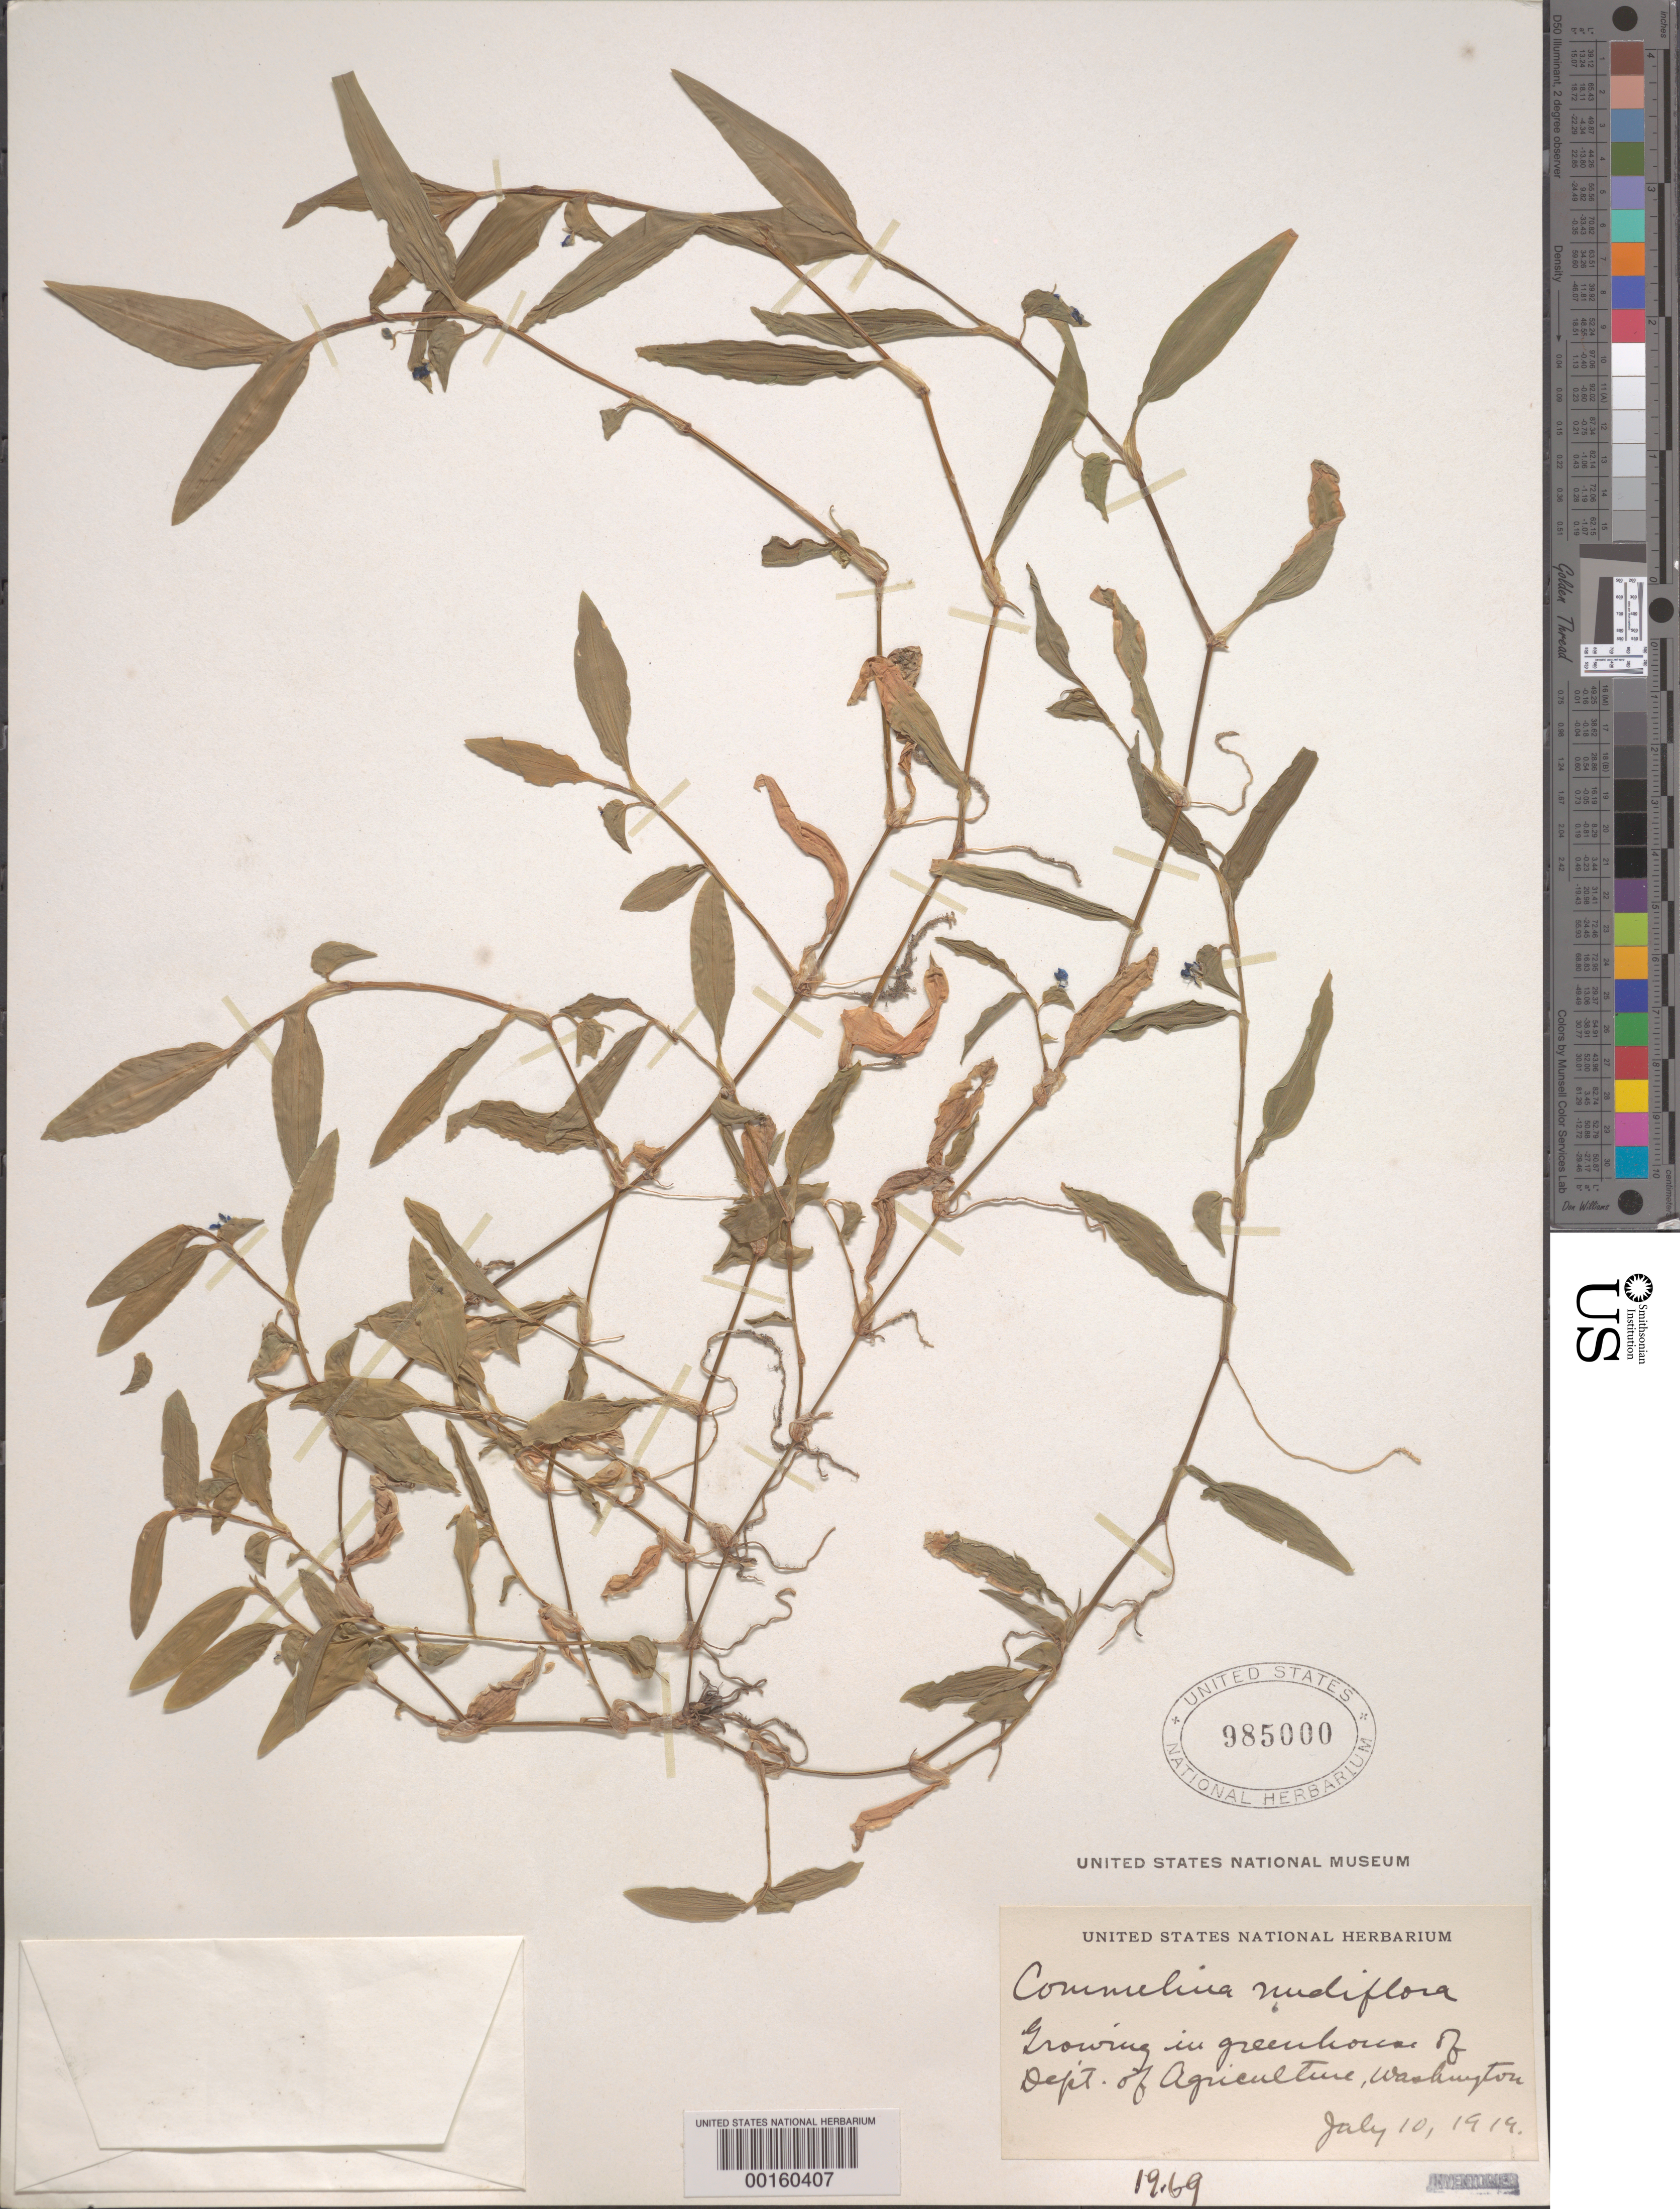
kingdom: Plantae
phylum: Tracheophyta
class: Liliopsida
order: Commelinales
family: Commelinaceae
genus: Commelina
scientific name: Commelina diffusa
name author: Burm. f.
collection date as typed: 10 Jul 1919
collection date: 1919-07-10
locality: Commonly found in central america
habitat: Greenhouse specimen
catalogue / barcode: US 985000